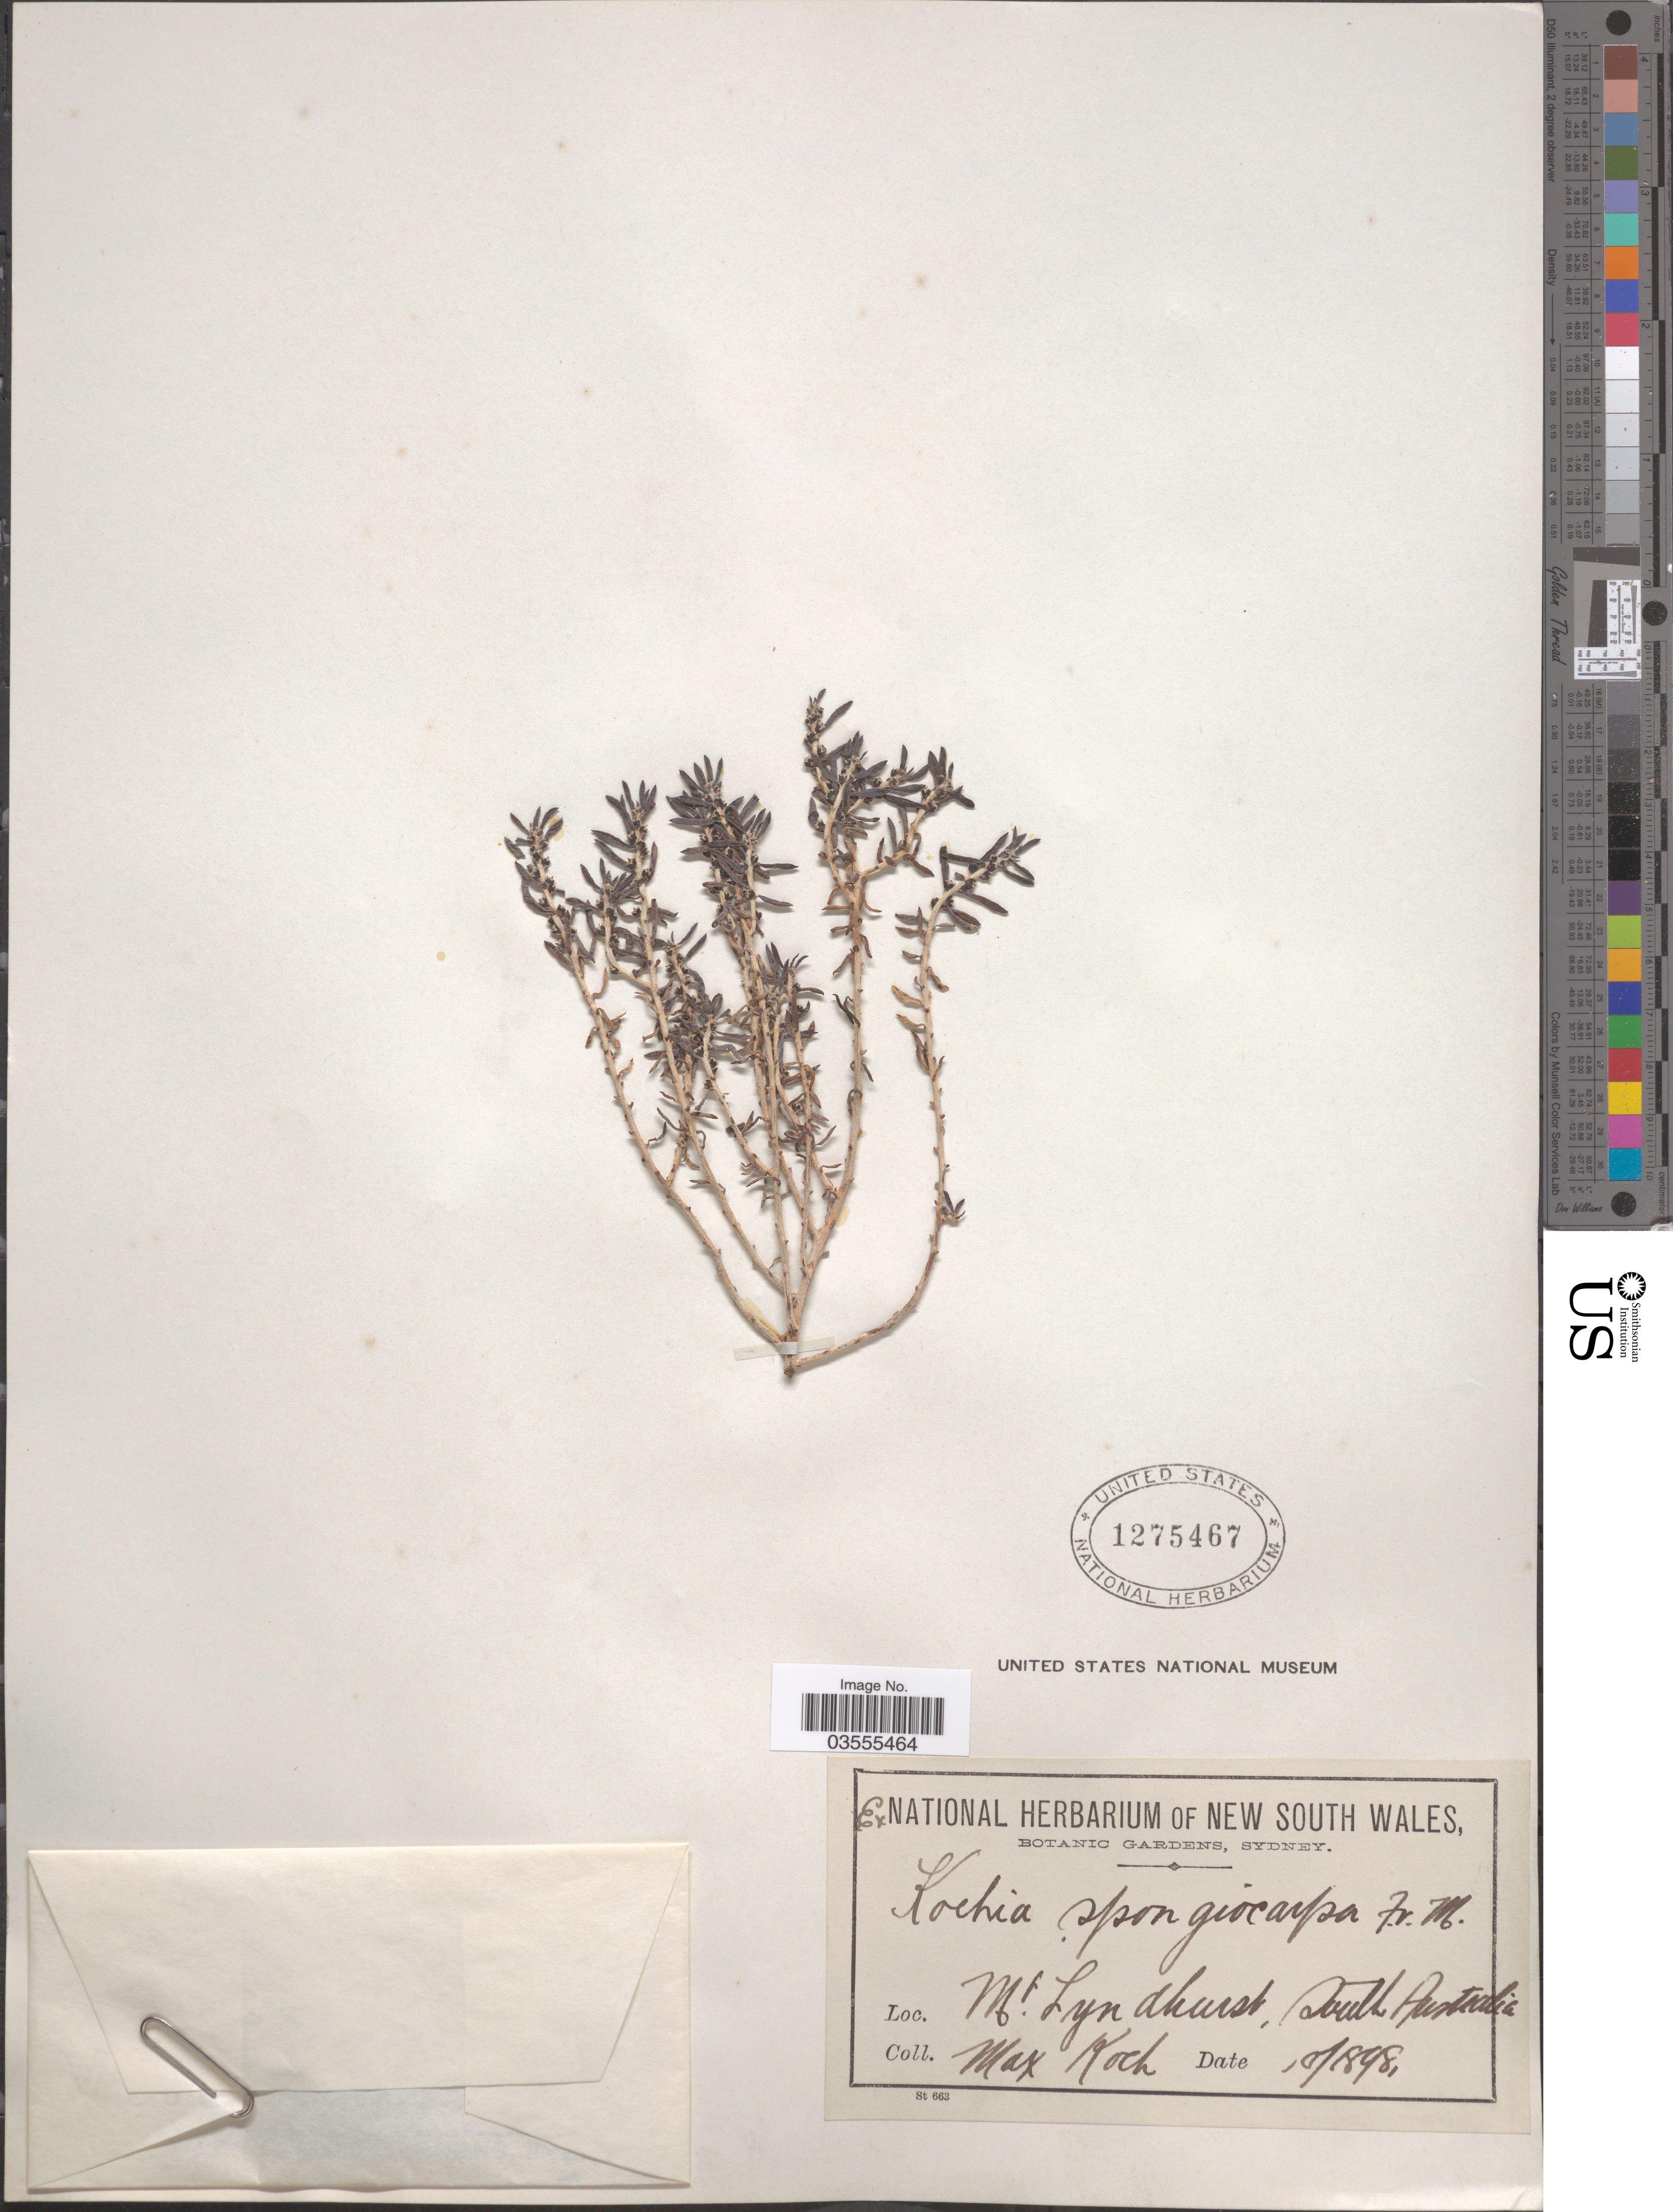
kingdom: Plantae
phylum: Tracheophyta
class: Magnoliopsida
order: Caryophyllales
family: Amaranthaceae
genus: Maireana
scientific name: Maireana spongiocarpa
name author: (F. Muell.) Paul G. Wilson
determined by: Spooner, A. G.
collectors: M. Koch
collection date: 1898-10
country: Australia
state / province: South Australia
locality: Mt. Lyndhurst.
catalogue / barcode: US 1275467